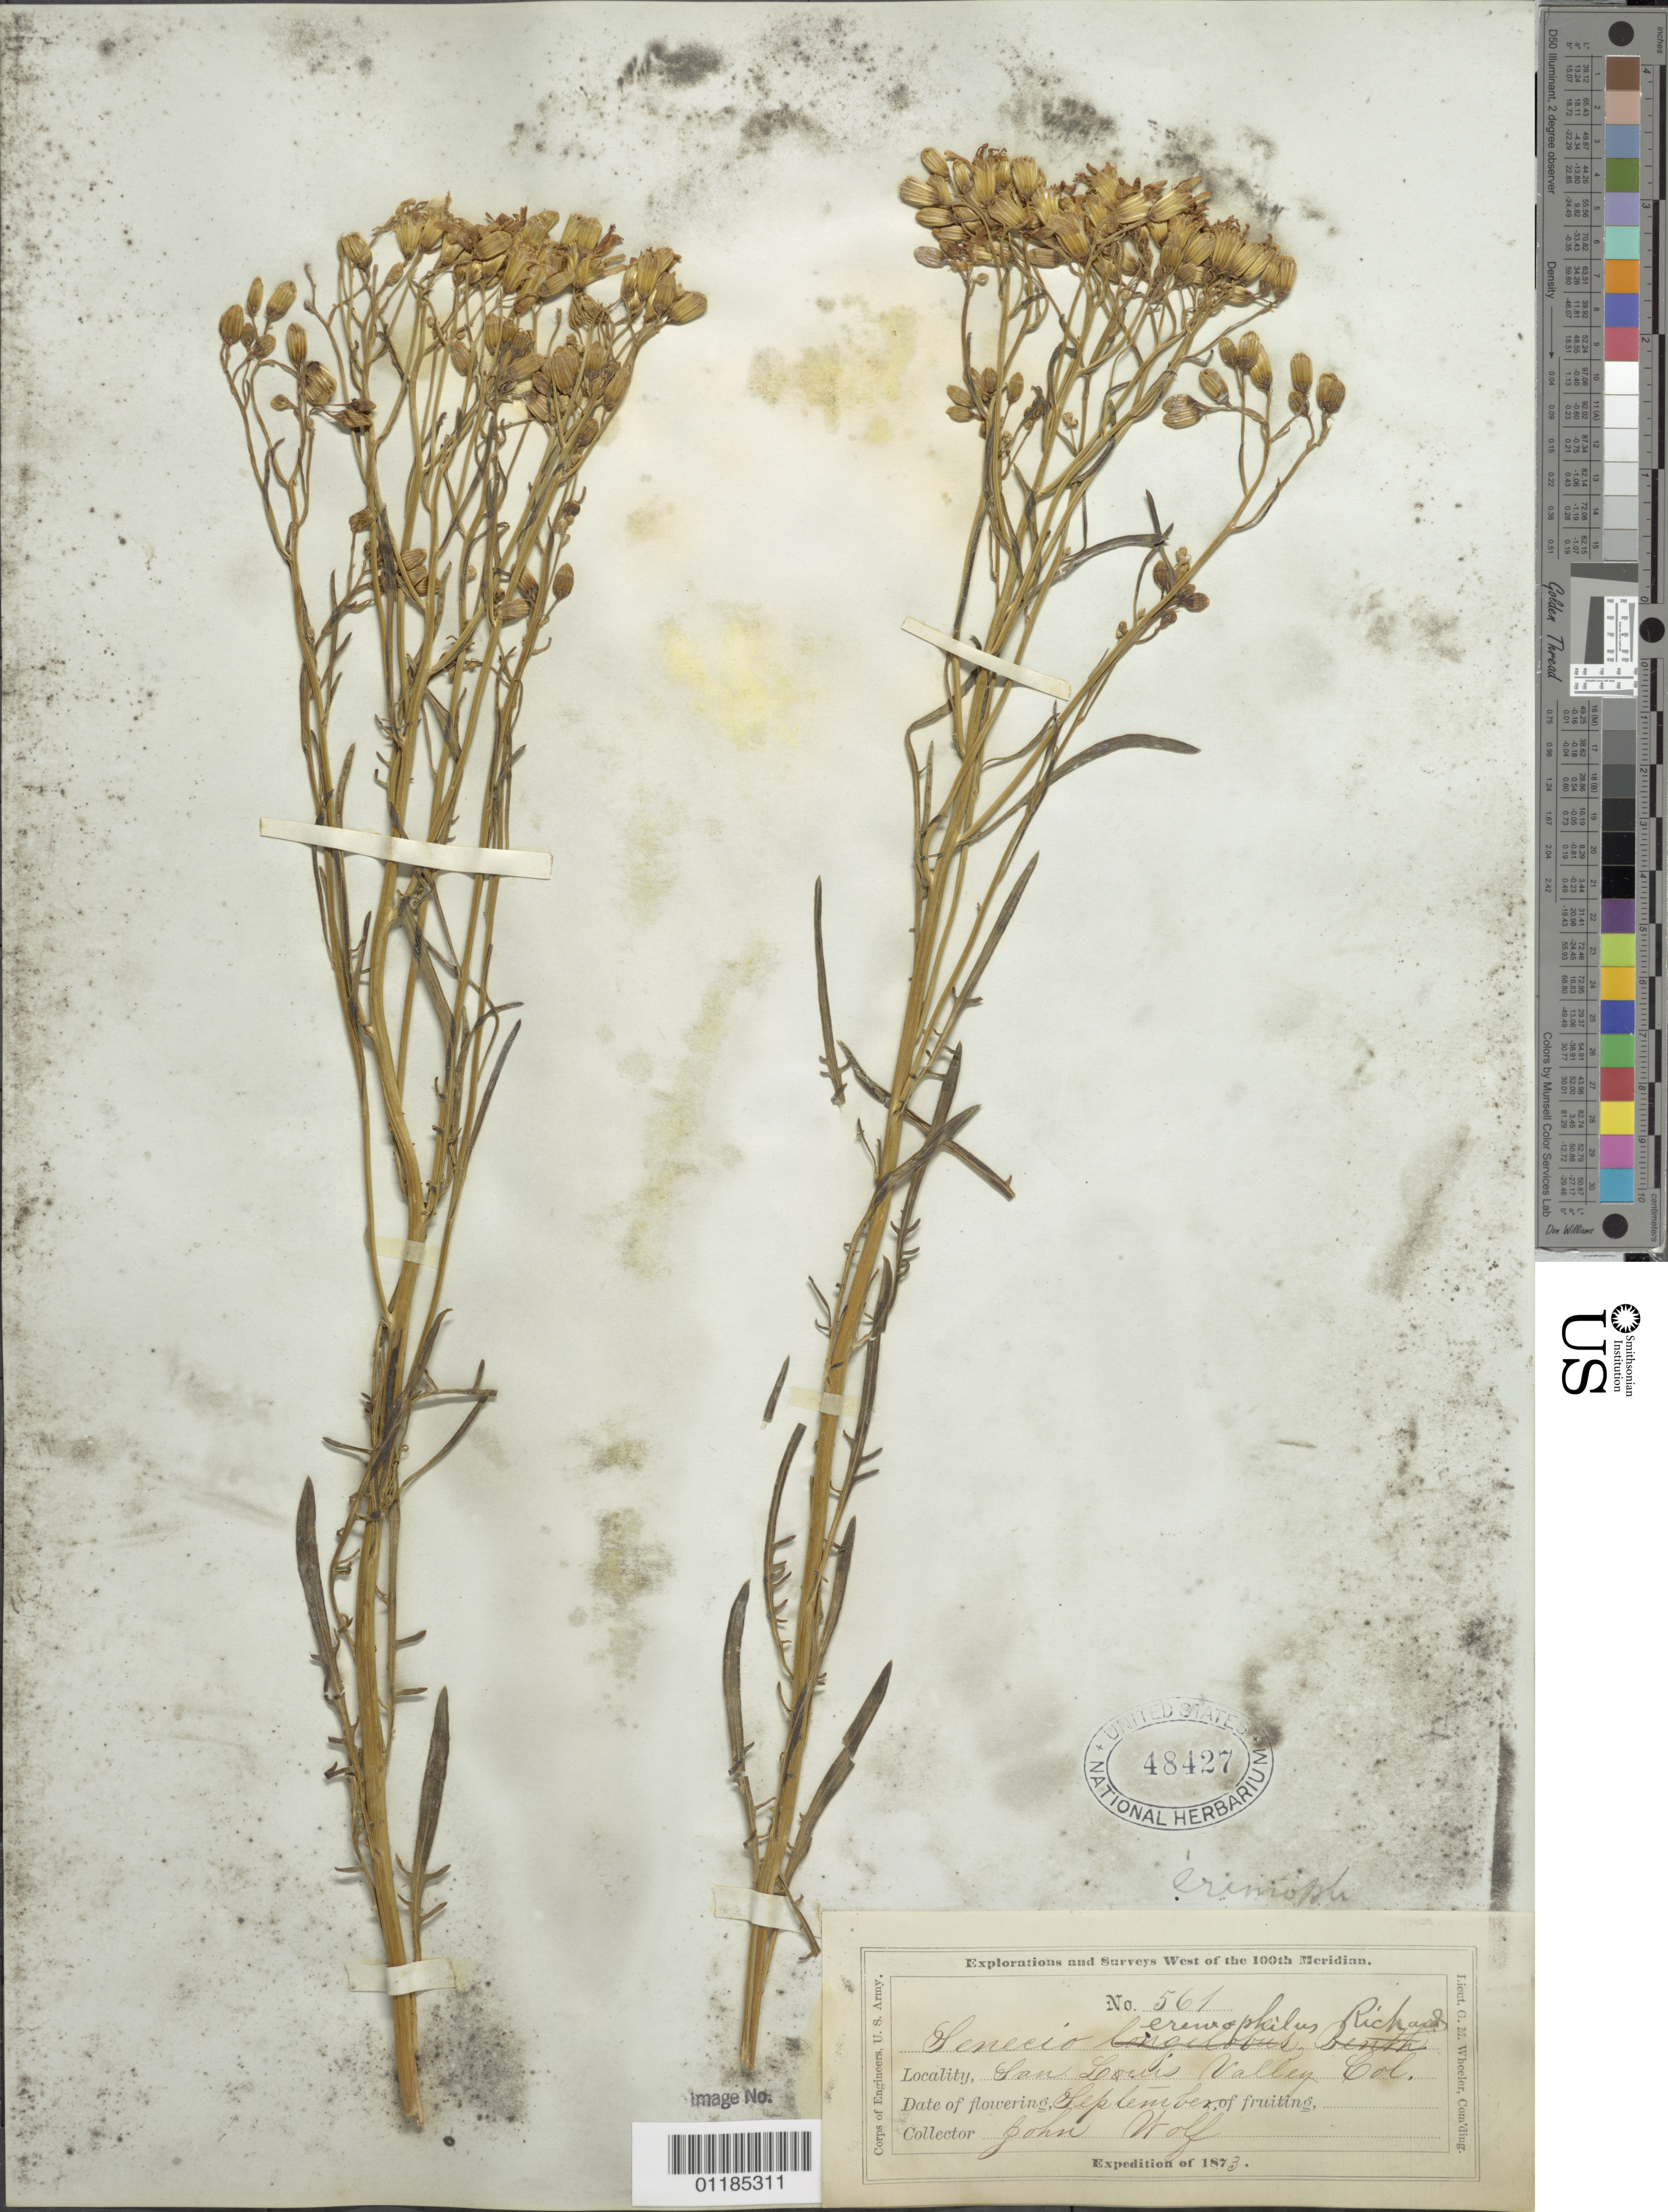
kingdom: Plantae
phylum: Tracheophyta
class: Magnoliopsida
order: Asterales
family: Asteraceae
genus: Senecio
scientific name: Senecio eremophilus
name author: Richardson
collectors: J. Wolf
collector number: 561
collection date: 1873-09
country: United States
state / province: Colorado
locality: San Luis Valley, Col Ter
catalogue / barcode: US 48427